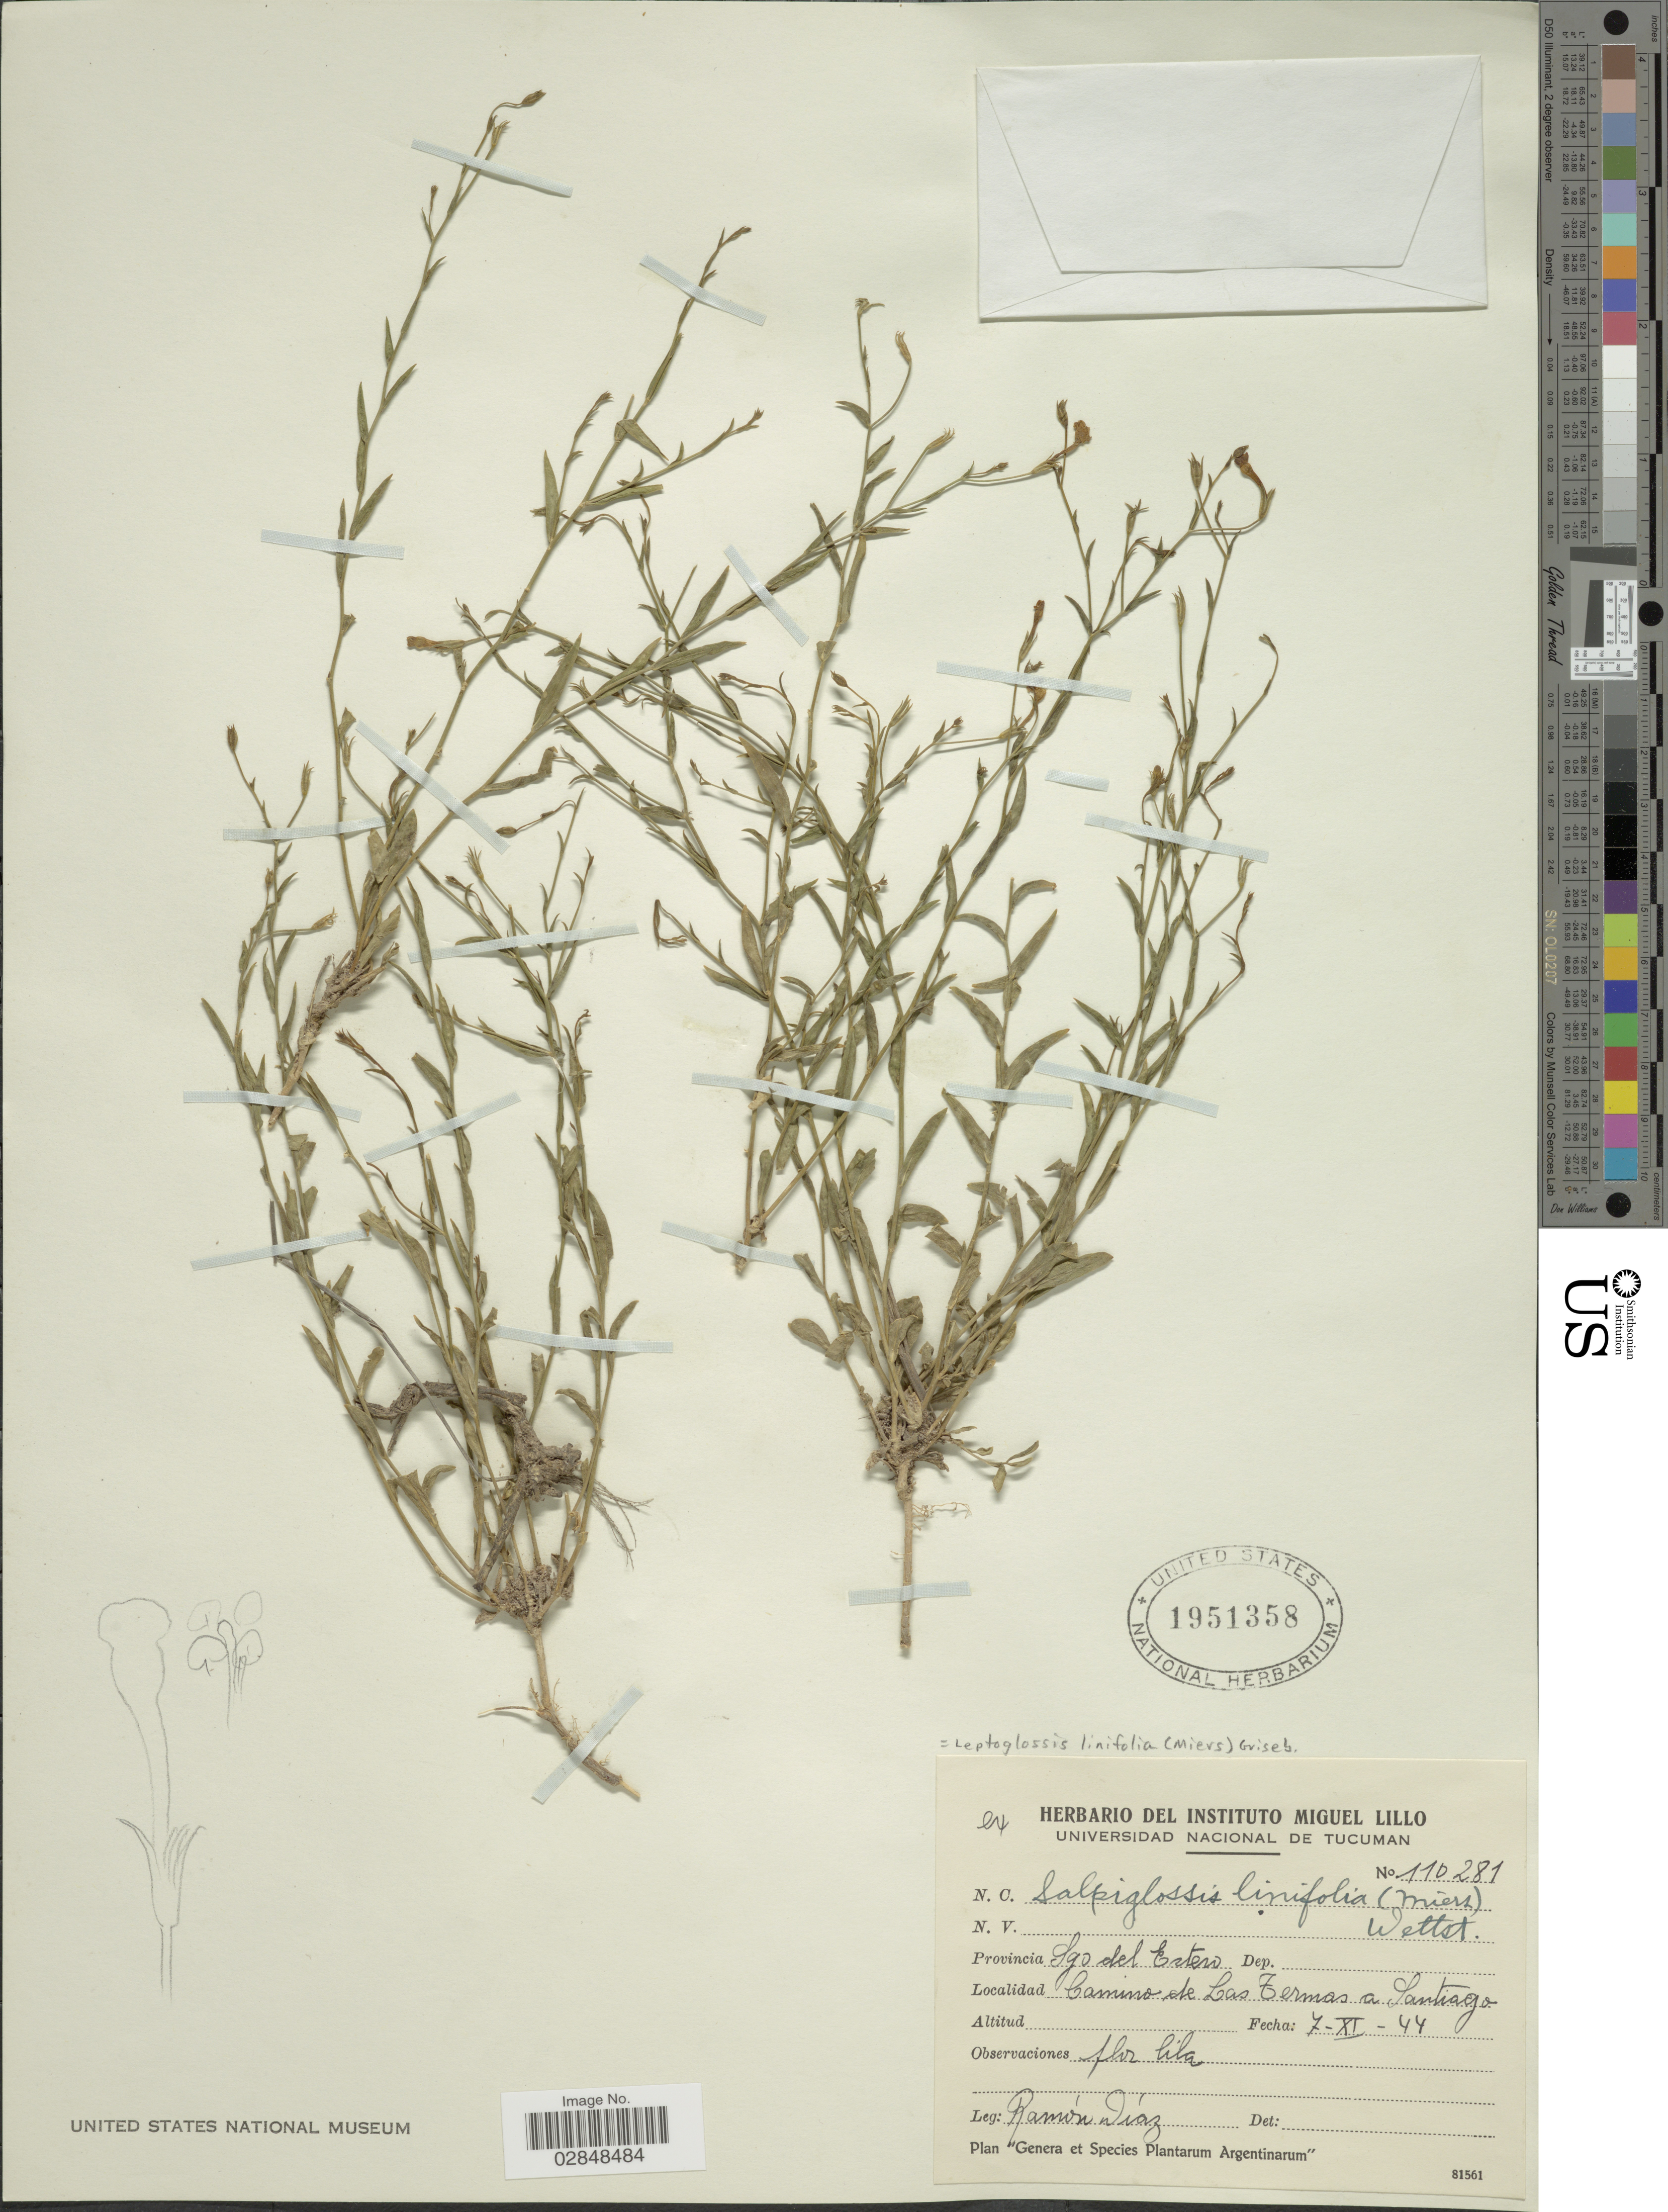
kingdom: Plantae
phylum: Tracheophyta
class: Magnoliopsida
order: Solanales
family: Solanaceae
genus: Leptoglossis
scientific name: Leptoglossis linifolia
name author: Benth. & Hook. f.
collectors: R. Diaz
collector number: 110281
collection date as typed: Transcribed d/m/y: 7/11/44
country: Argentina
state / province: Santiago del Estero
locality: Camino de Las Termas a Santiago.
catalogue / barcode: US 1951358